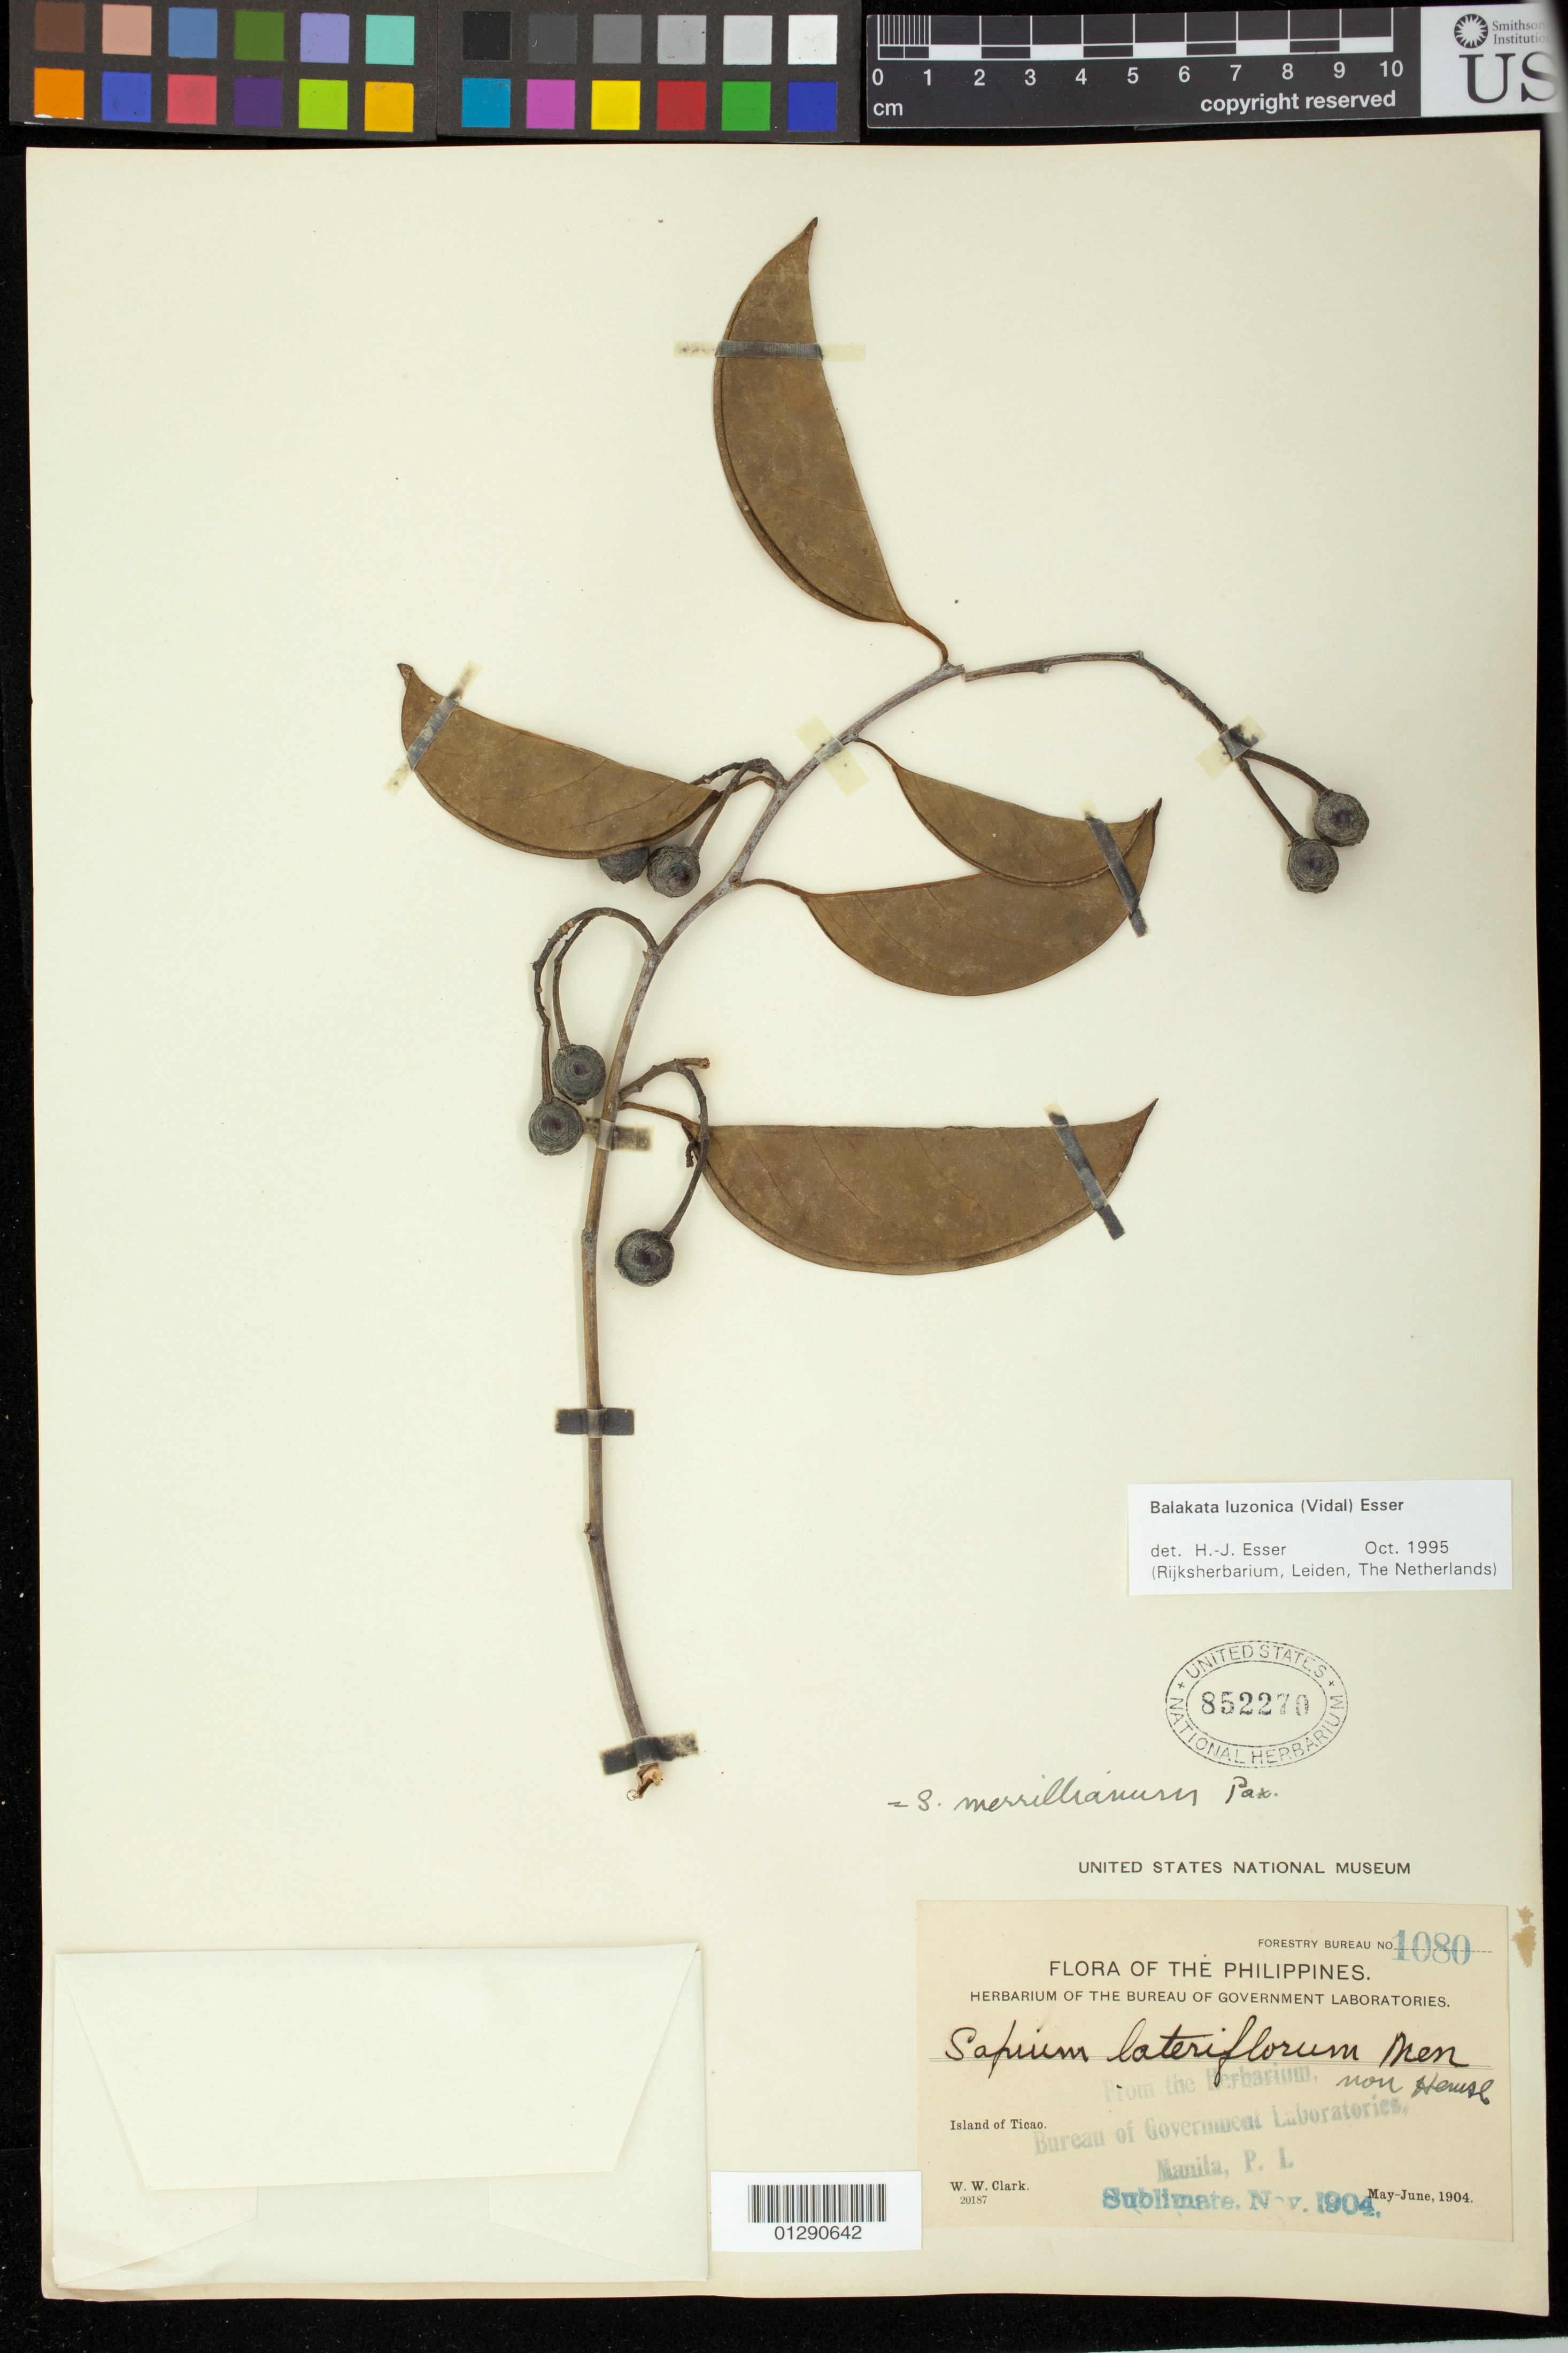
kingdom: Plantae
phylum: Tracheophyta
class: Magnoliopsida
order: Malpighiales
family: Euphorbiaceae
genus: Sapium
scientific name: Sapium luzonicum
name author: (Vidal) Merr.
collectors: W. W. Clark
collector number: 1080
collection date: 1904-05/1904-06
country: Philippines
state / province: Bicol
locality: Ticao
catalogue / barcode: US 852270